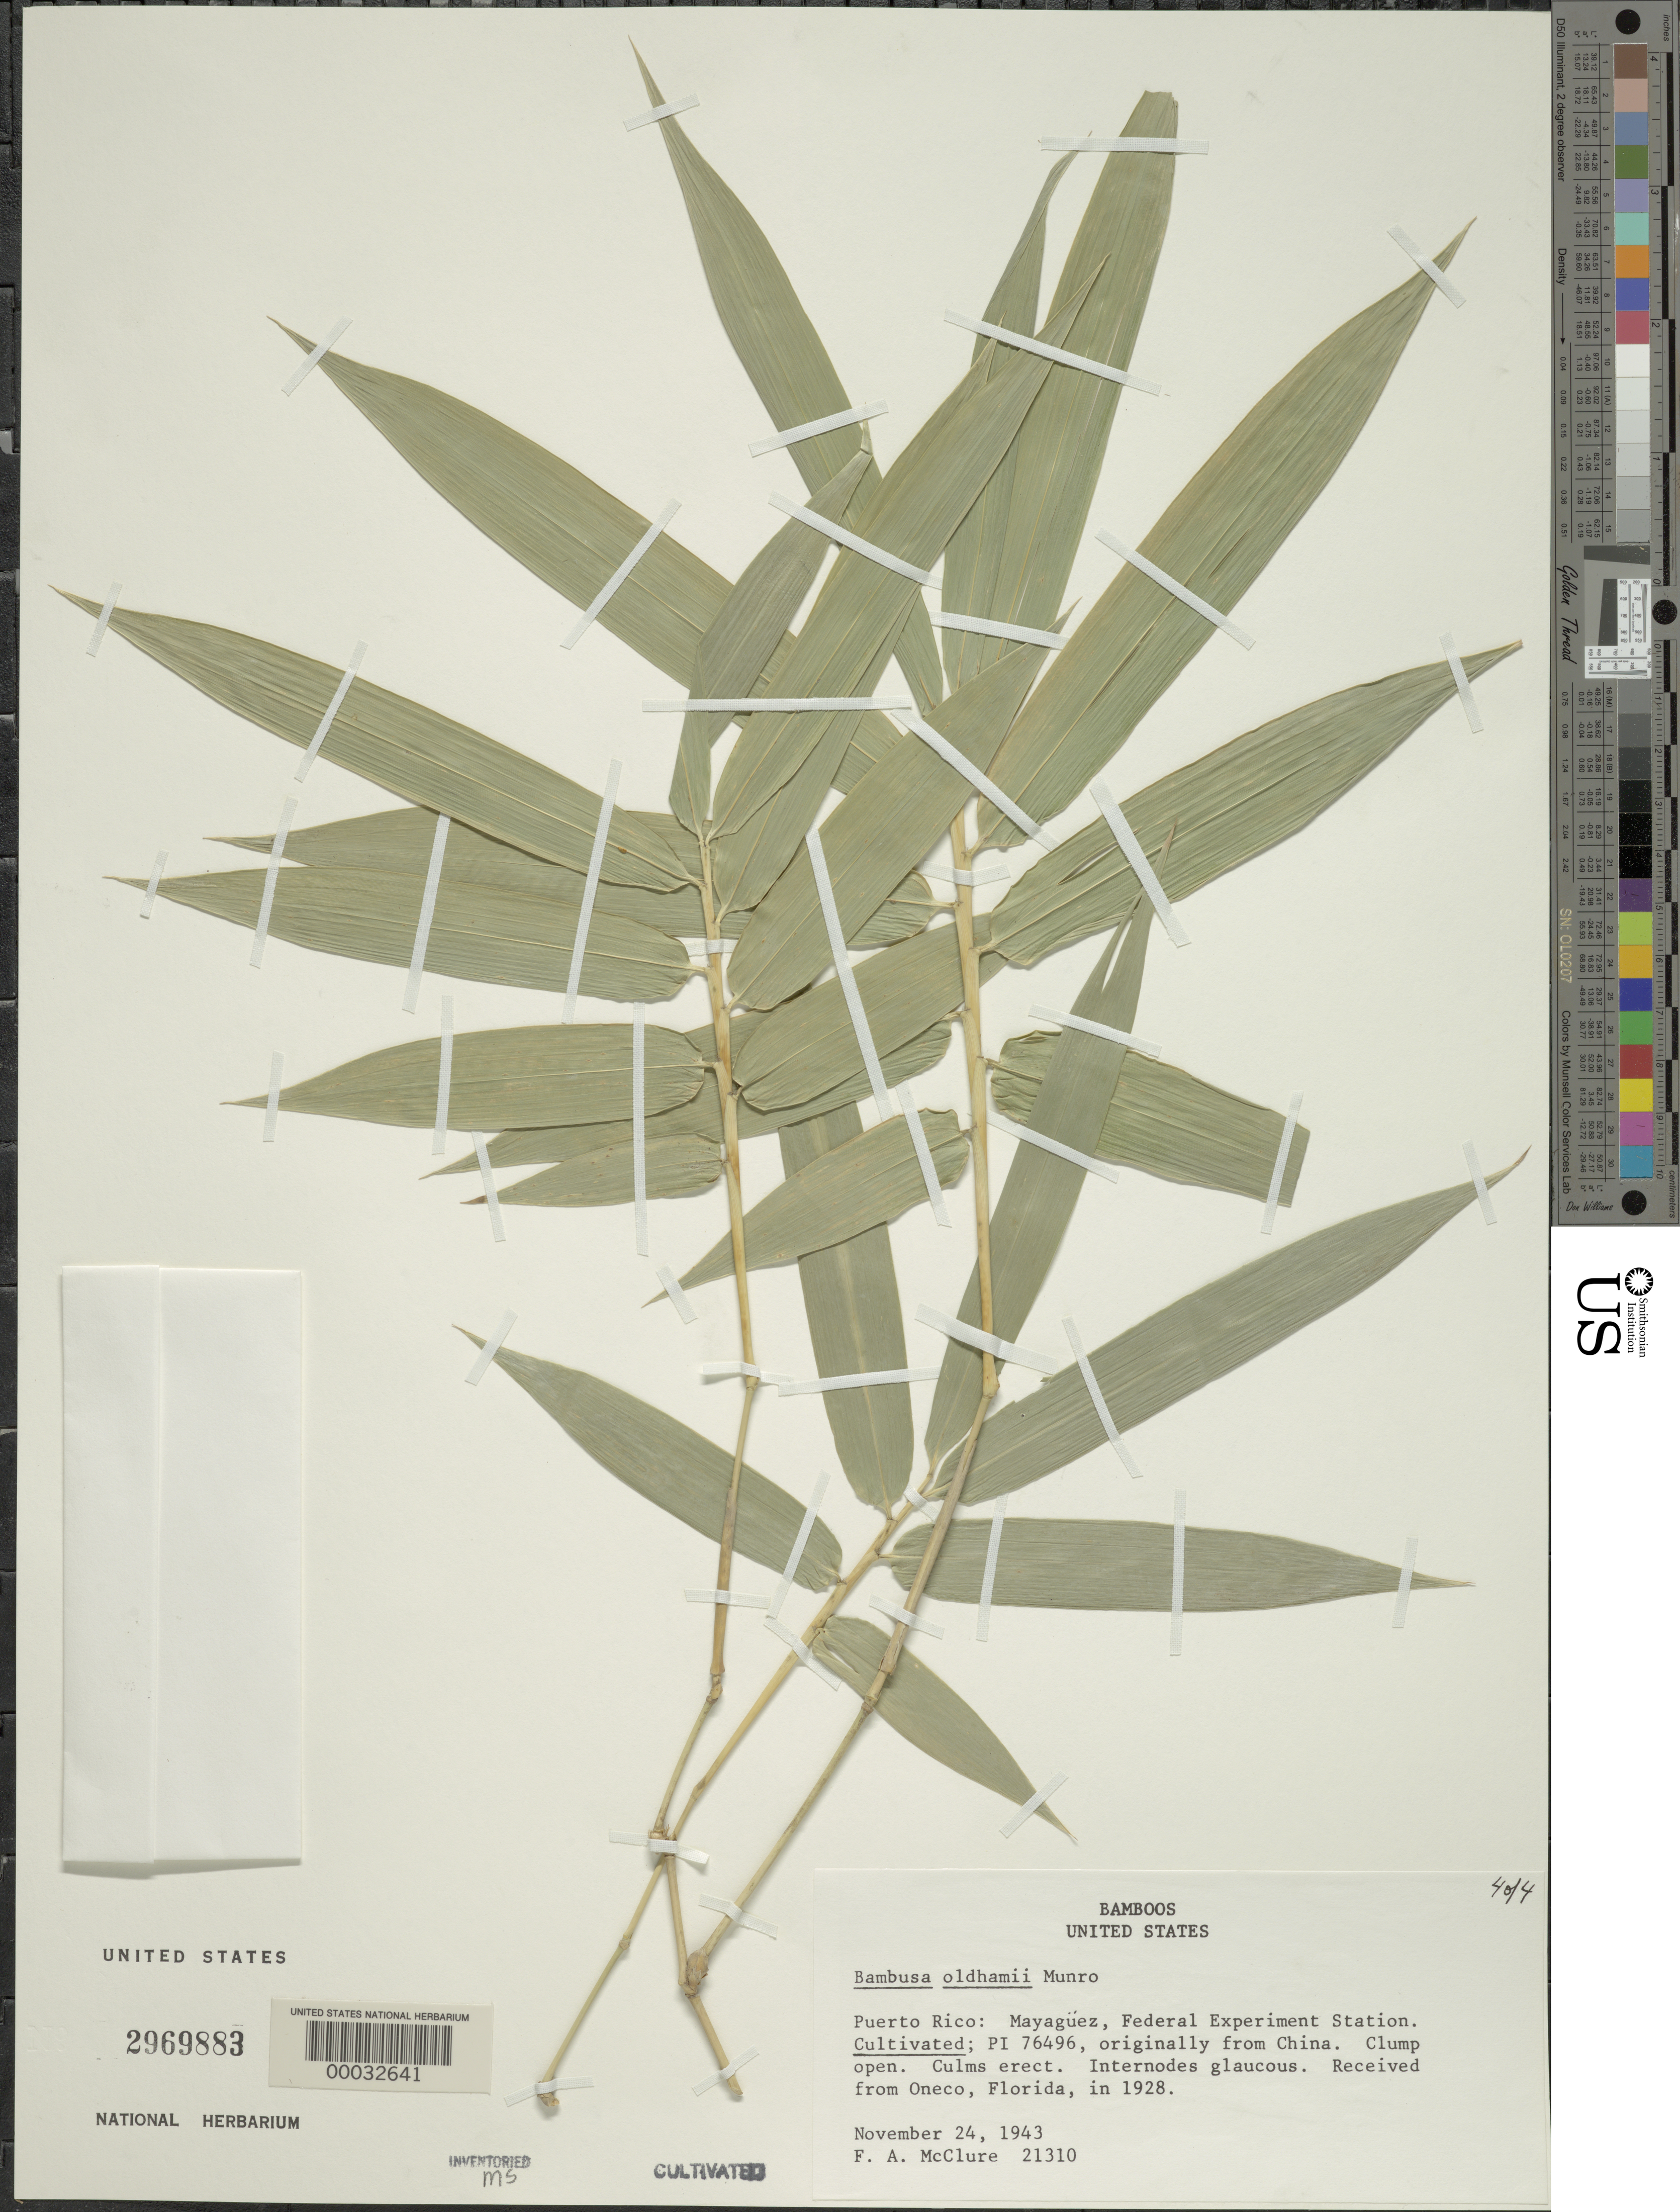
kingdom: Plantae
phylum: Tracheophyta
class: Liliopsida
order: Poales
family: Poaceae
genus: Bambusa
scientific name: Bambusa oldhamii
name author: Munro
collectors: F. A. McClure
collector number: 21310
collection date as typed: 24 Nov 1943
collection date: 1943-11-24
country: Puerto Rico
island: Greater Antilles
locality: Federal experimental station-mayaguez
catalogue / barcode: US 2969883